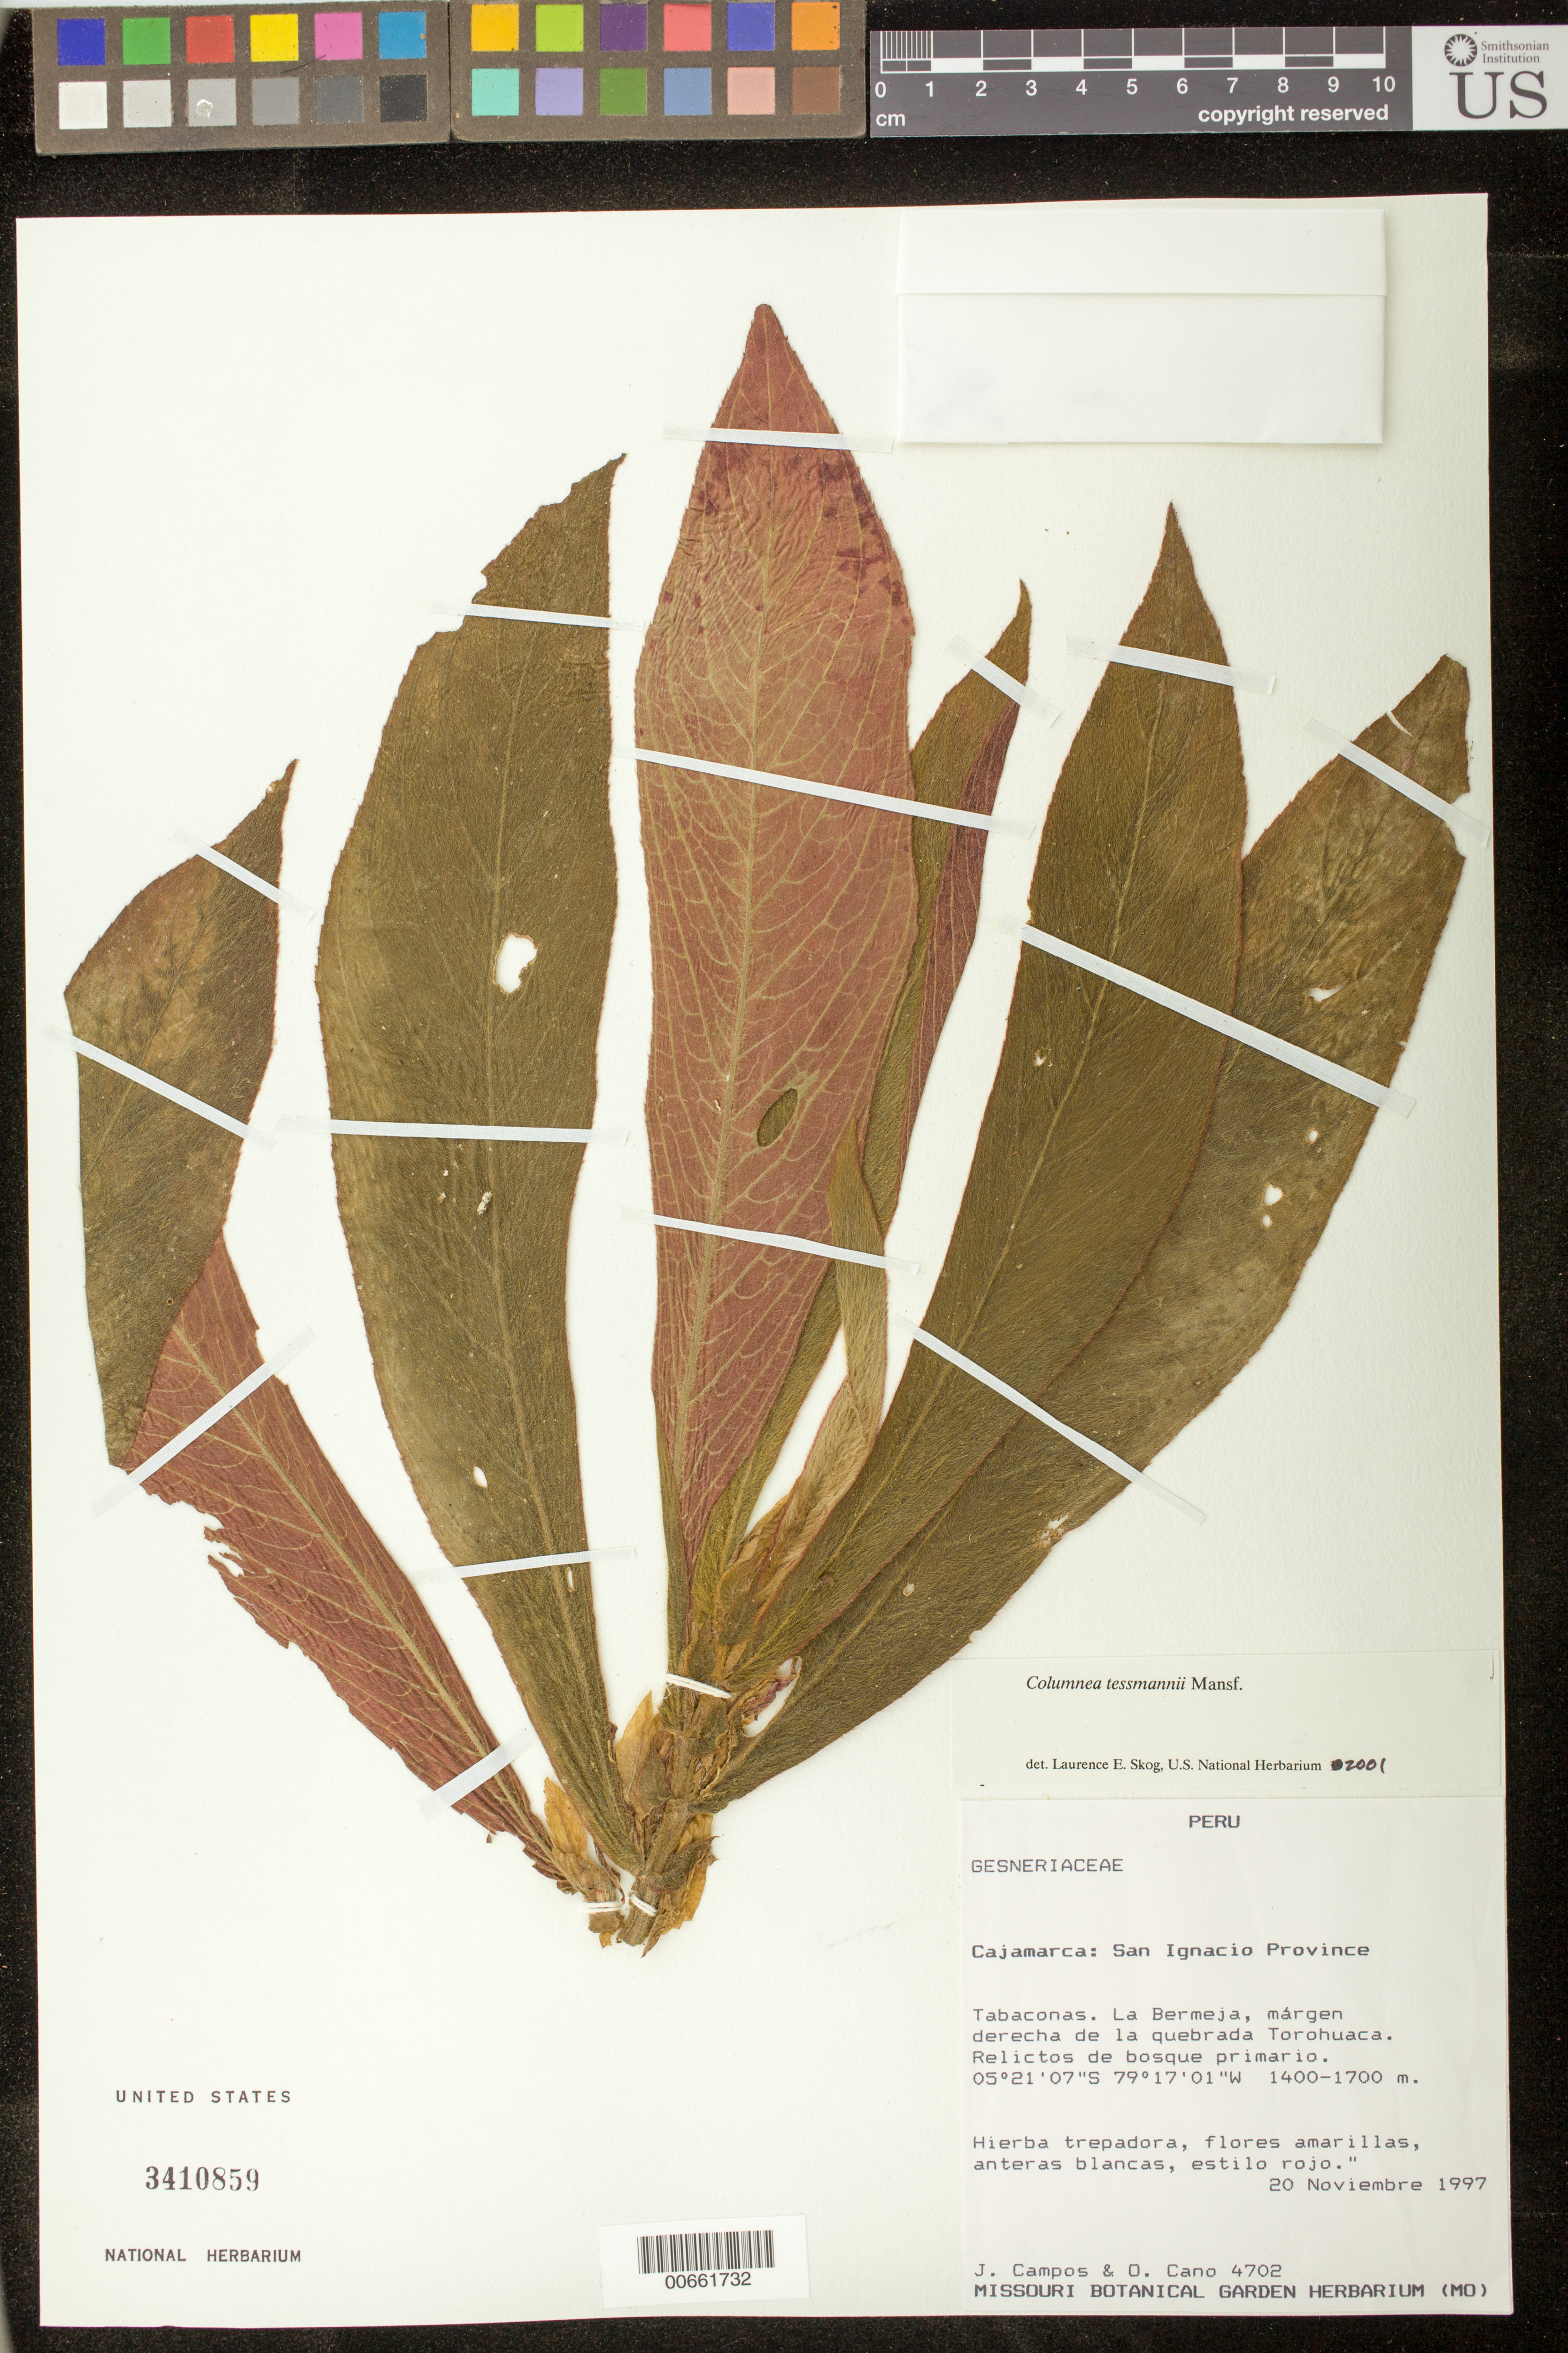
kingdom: Plantae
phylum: Tracheophyta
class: Magnoliopsida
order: Lamiales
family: Gesneriaceae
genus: Columnea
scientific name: Columnea tessmannii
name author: Mansf.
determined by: Skog, Laurence E.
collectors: J. Campos & O. Cano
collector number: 4702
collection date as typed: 20 Nov 1997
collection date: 1997-11-20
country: Peru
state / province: Cajamarca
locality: Prov. San Ignacio, Tabaconas, La Bermeja, márgen derecha de la quebrada Torohuaca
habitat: Relictos de bosque primario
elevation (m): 1400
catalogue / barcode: US 3410859